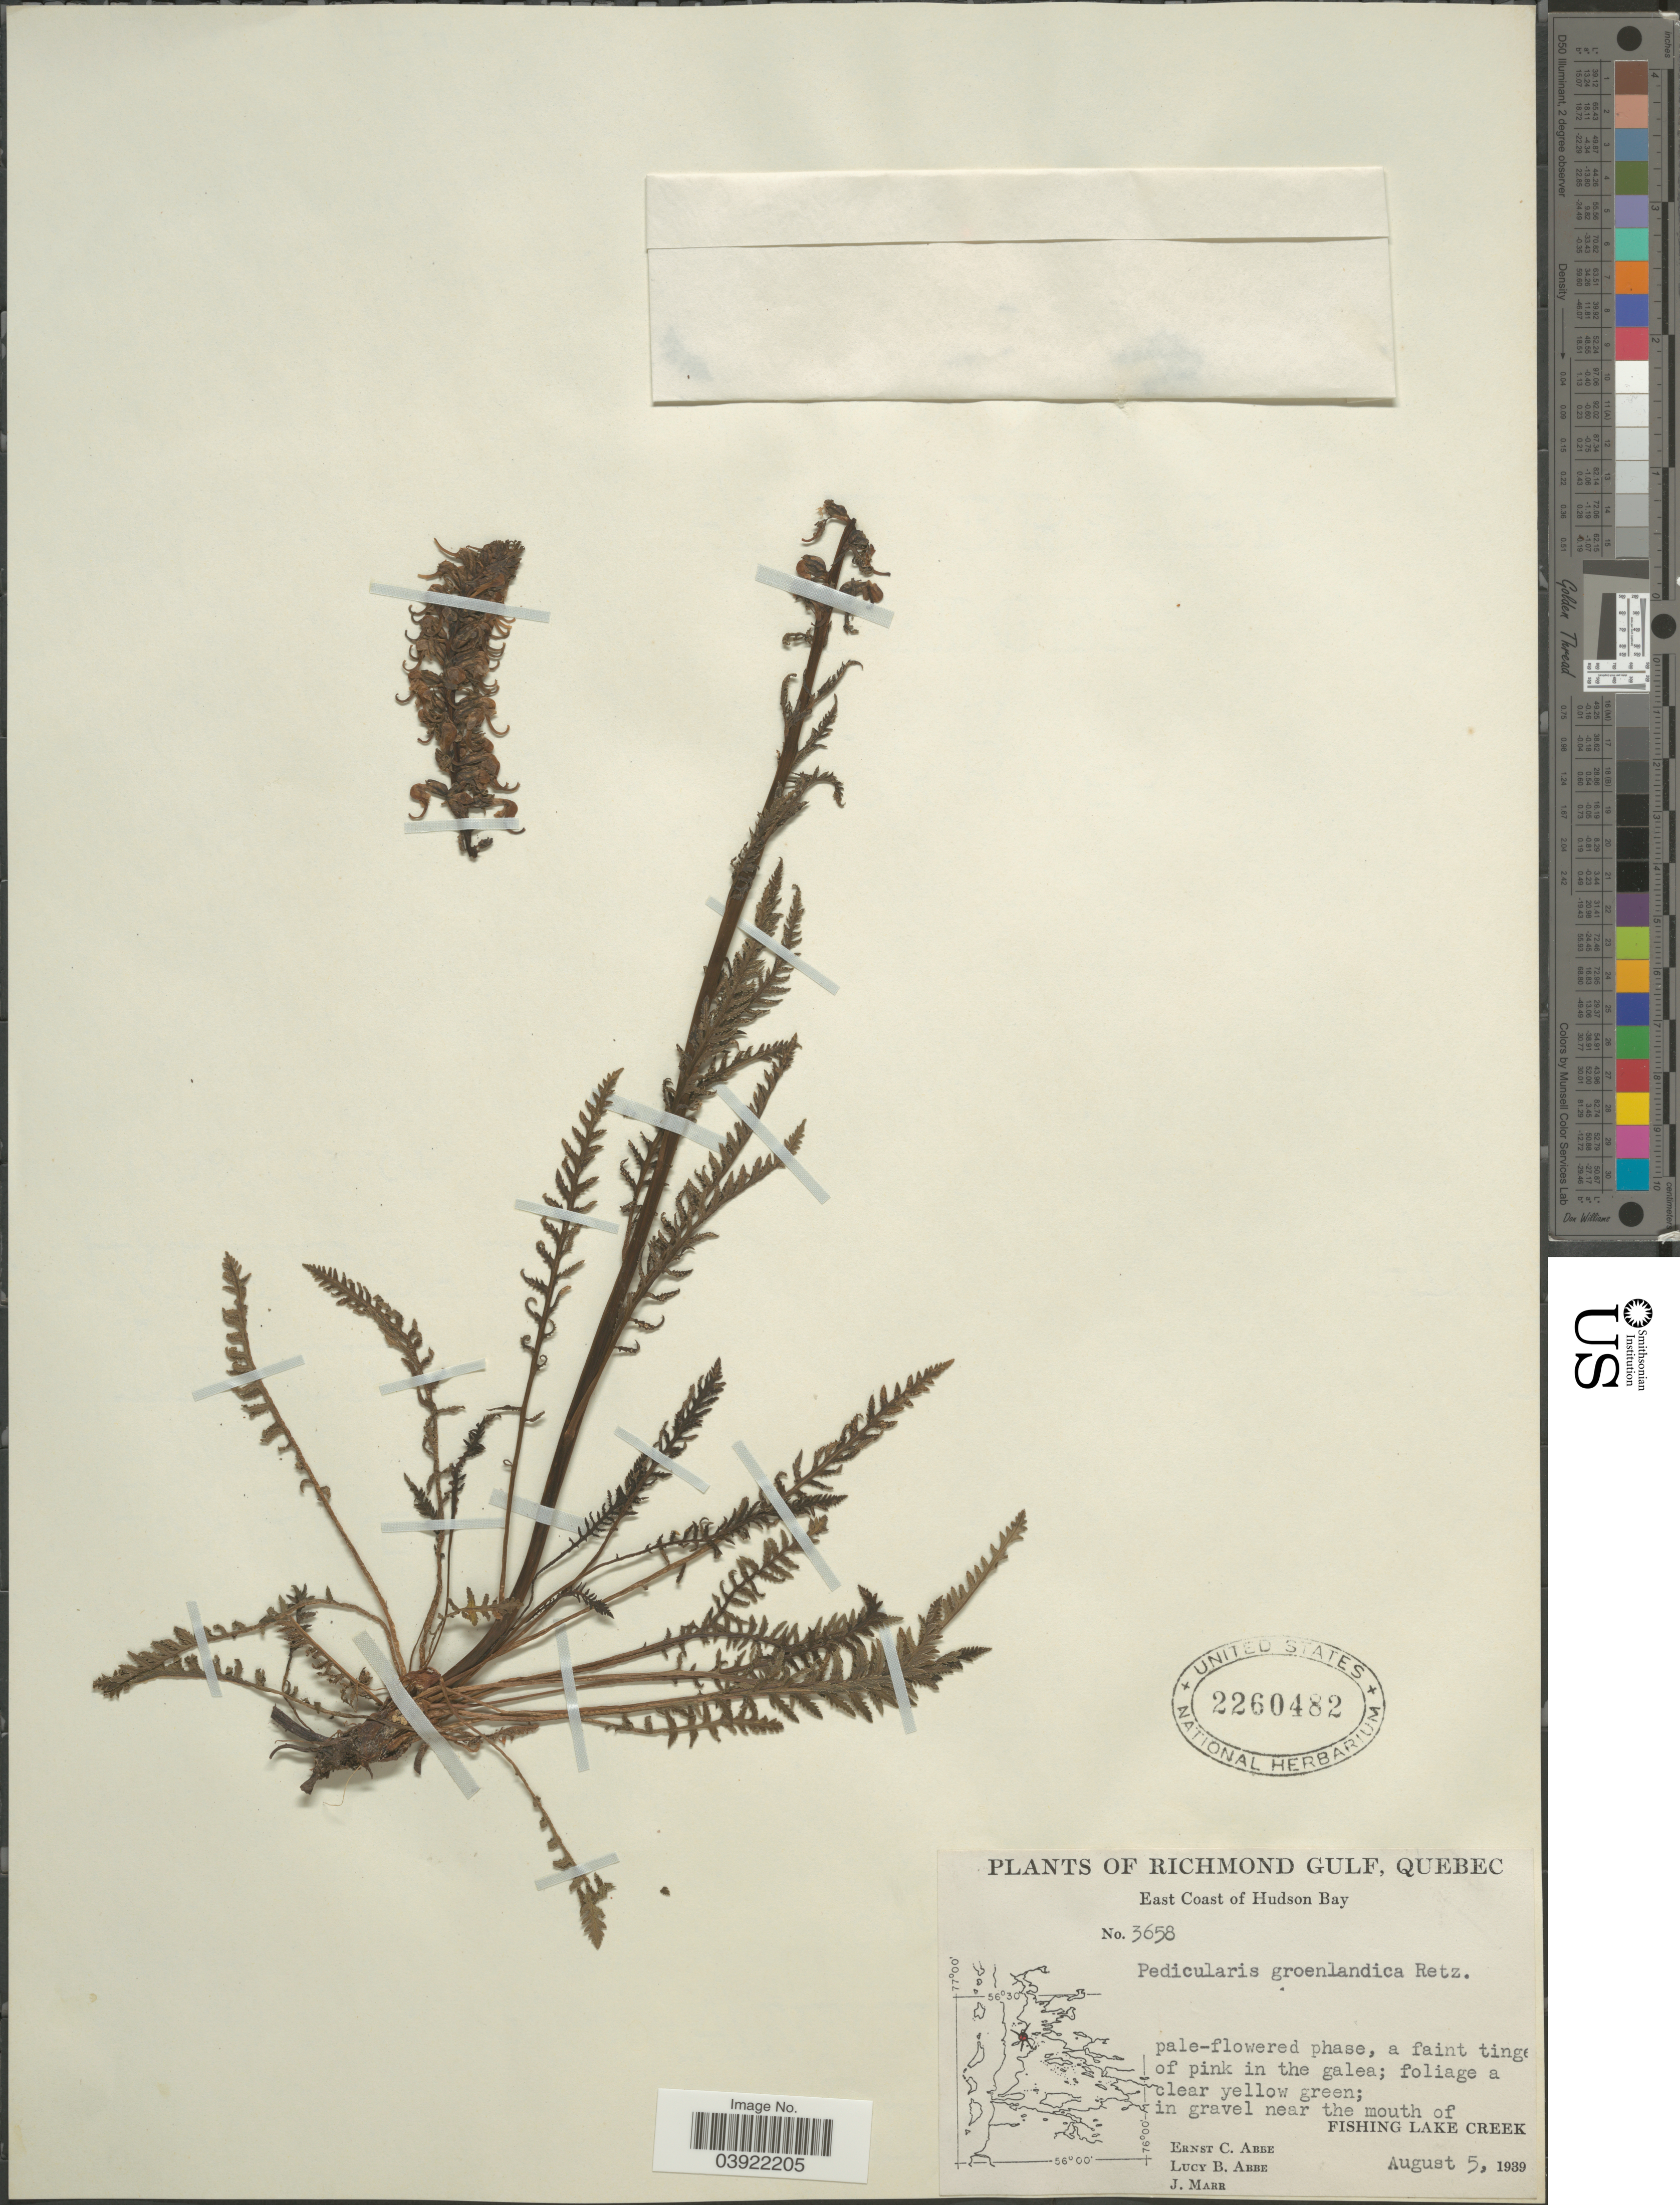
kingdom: Plantae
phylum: Tracheophyta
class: Magnoliopsida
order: Lamiales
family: Orobanchaceae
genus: Pedicularis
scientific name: Pedicularis groenlandica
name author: Retz.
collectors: E. C. Abbe, L. B. Abbe & J. Marr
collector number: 3658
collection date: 1939-08-05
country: Canada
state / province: Quebec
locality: Richmond Gulf. East Coast of Hudson Bay. In gravel near the mouth of Fishing Lake Creek.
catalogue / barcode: US 2260482